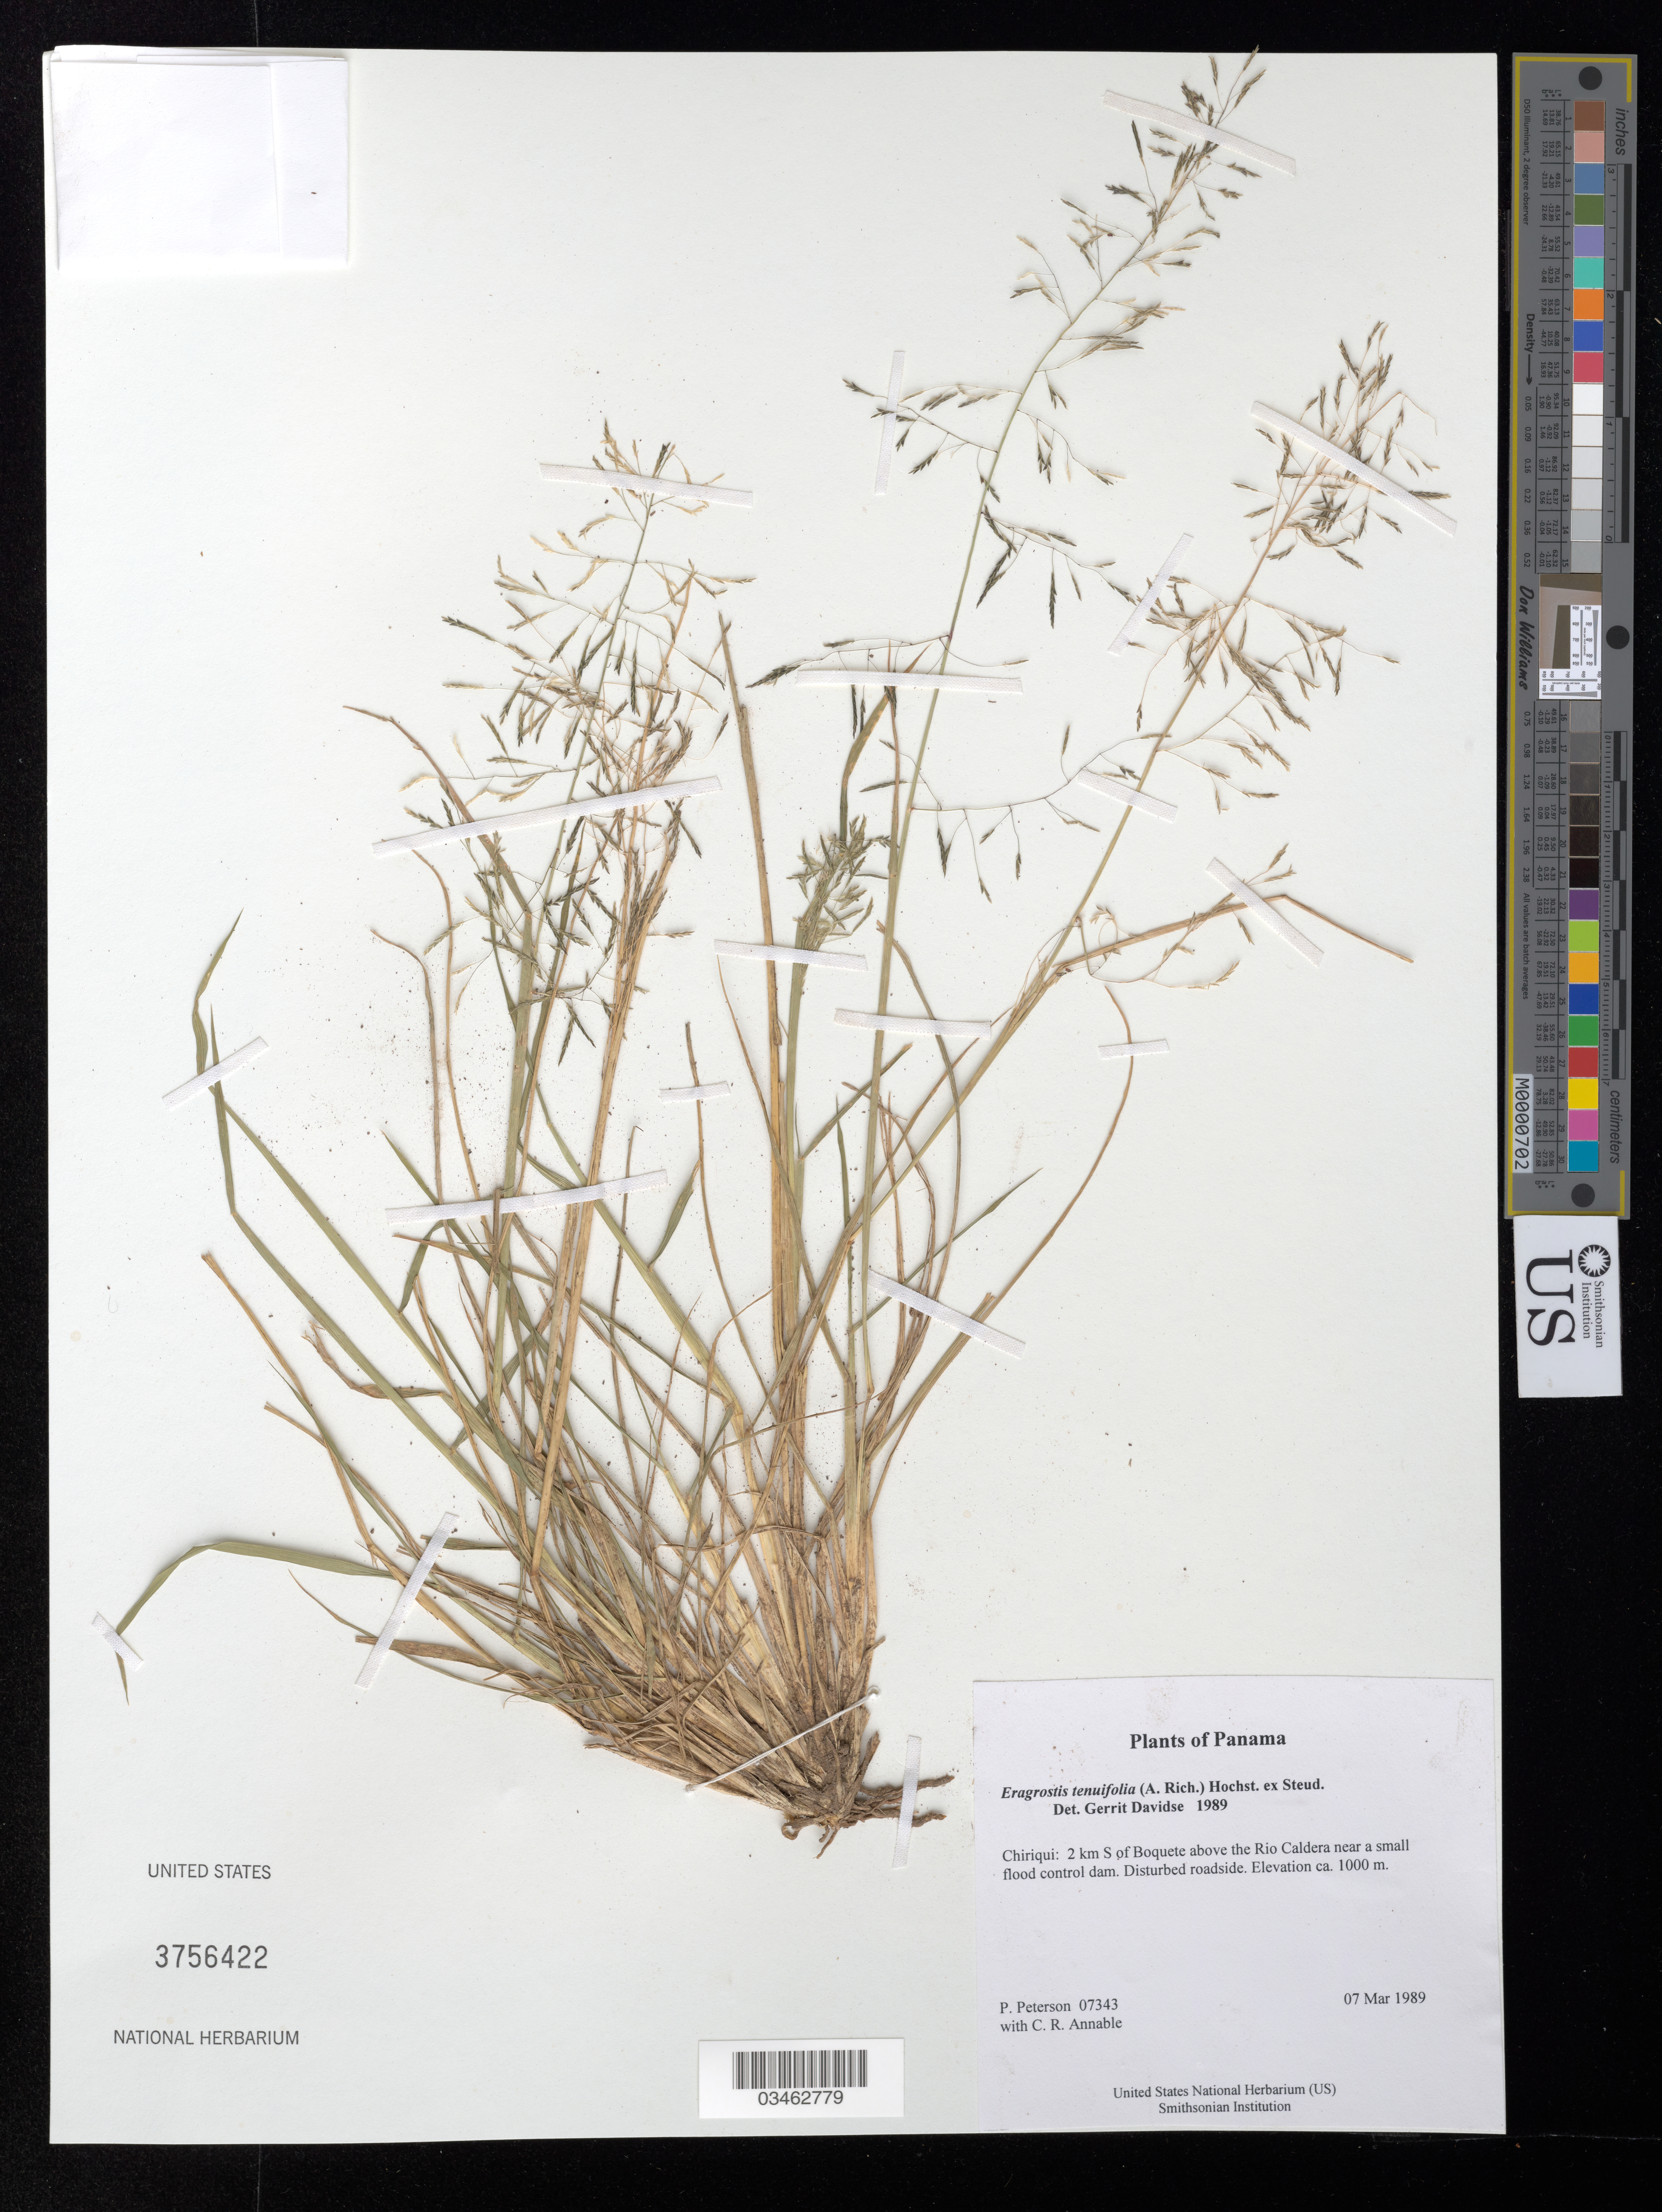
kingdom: Plantae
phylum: Tracheophyta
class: Liliopsida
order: Poales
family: Poaceae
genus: Eragrostis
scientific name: Eragrostis tenuifolia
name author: (A. Rich.) Hochst. ex Steud.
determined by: Davidse, Gerrit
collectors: P. M. Peterson & C. R. Annable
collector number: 07343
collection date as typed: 07 Mar 1989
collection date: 1989-03-07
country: Panama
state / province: Chiriqui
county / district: Boquete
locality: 2 km S of Boquete above the Rio Caldera near a small flood control dam.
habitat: near a small flood control dam. Disturbed roadside.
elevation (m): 1000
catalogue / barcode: US 3756422